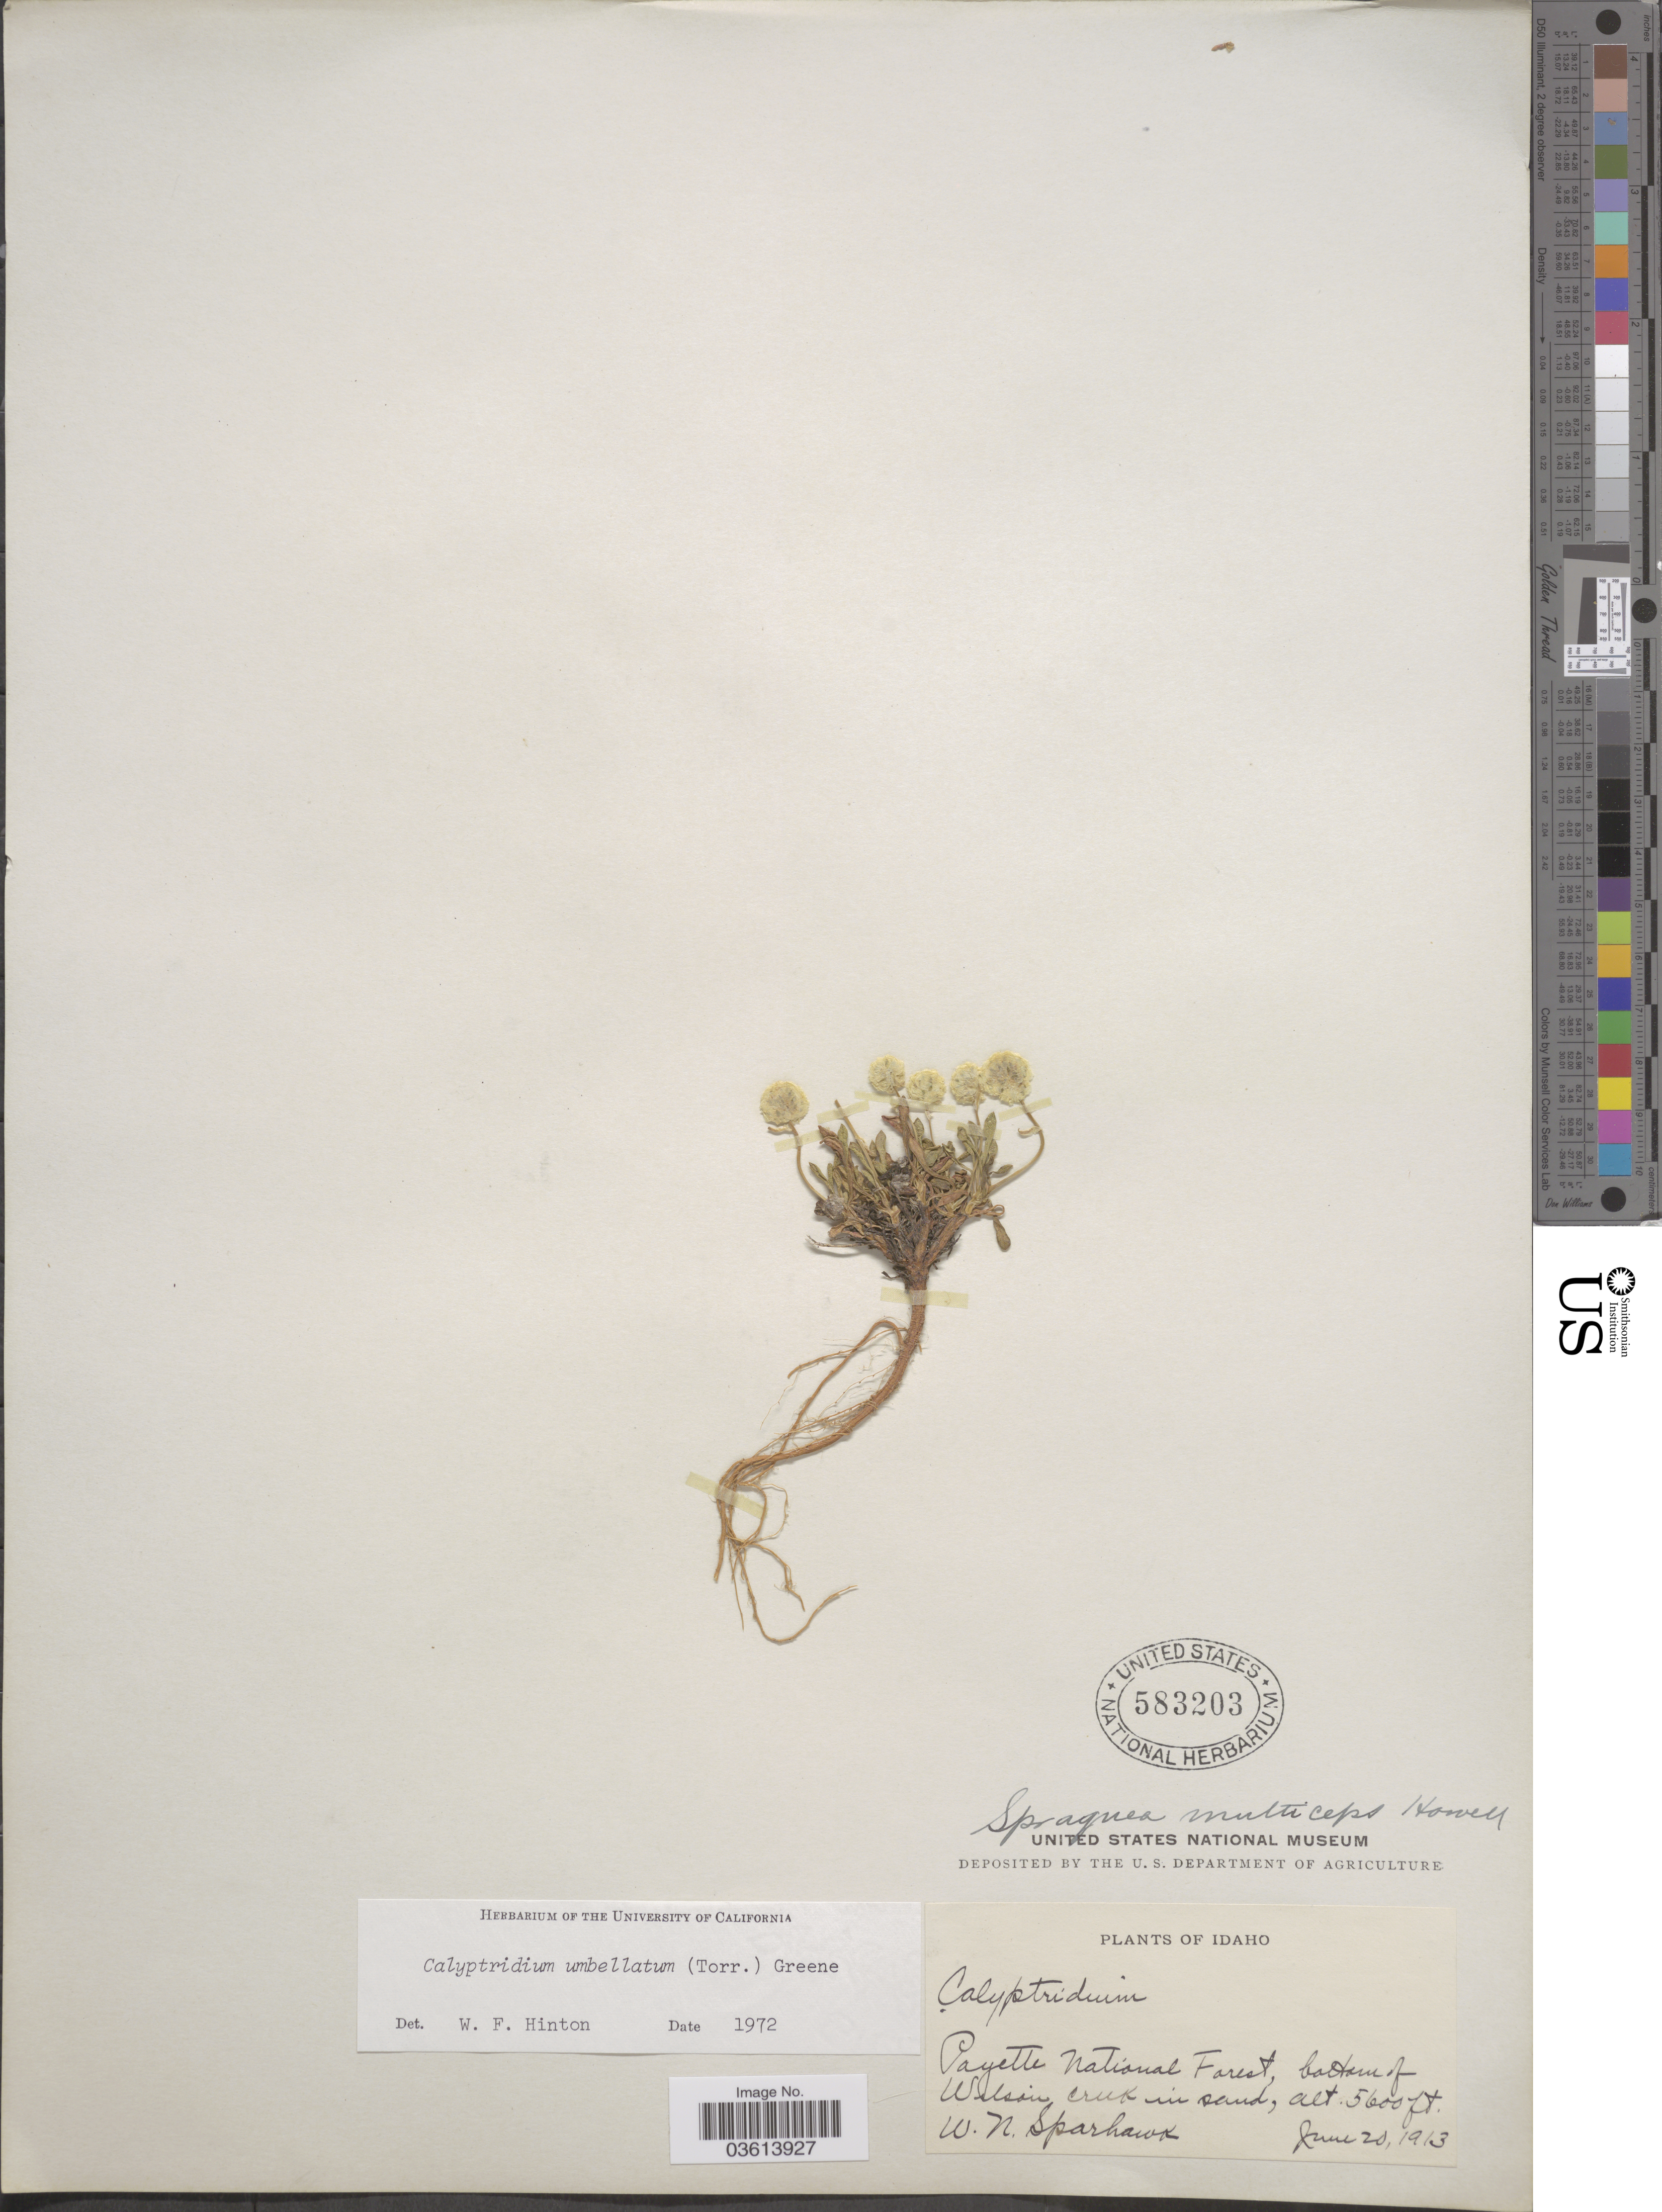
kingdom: Plantae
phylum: Tracheophyta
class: Magnoliopsida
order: Caryophyllales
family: Montiaceae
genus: Calyptridium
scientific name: Calyptridium umbellatum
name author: (Torr.) Greene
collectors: W. Sparhawk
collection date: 1913-06-20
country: United States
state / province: Idaho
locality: Payette National Forest, bottom of Wilson creek in sand.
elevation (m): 1707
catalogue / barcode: US 583203